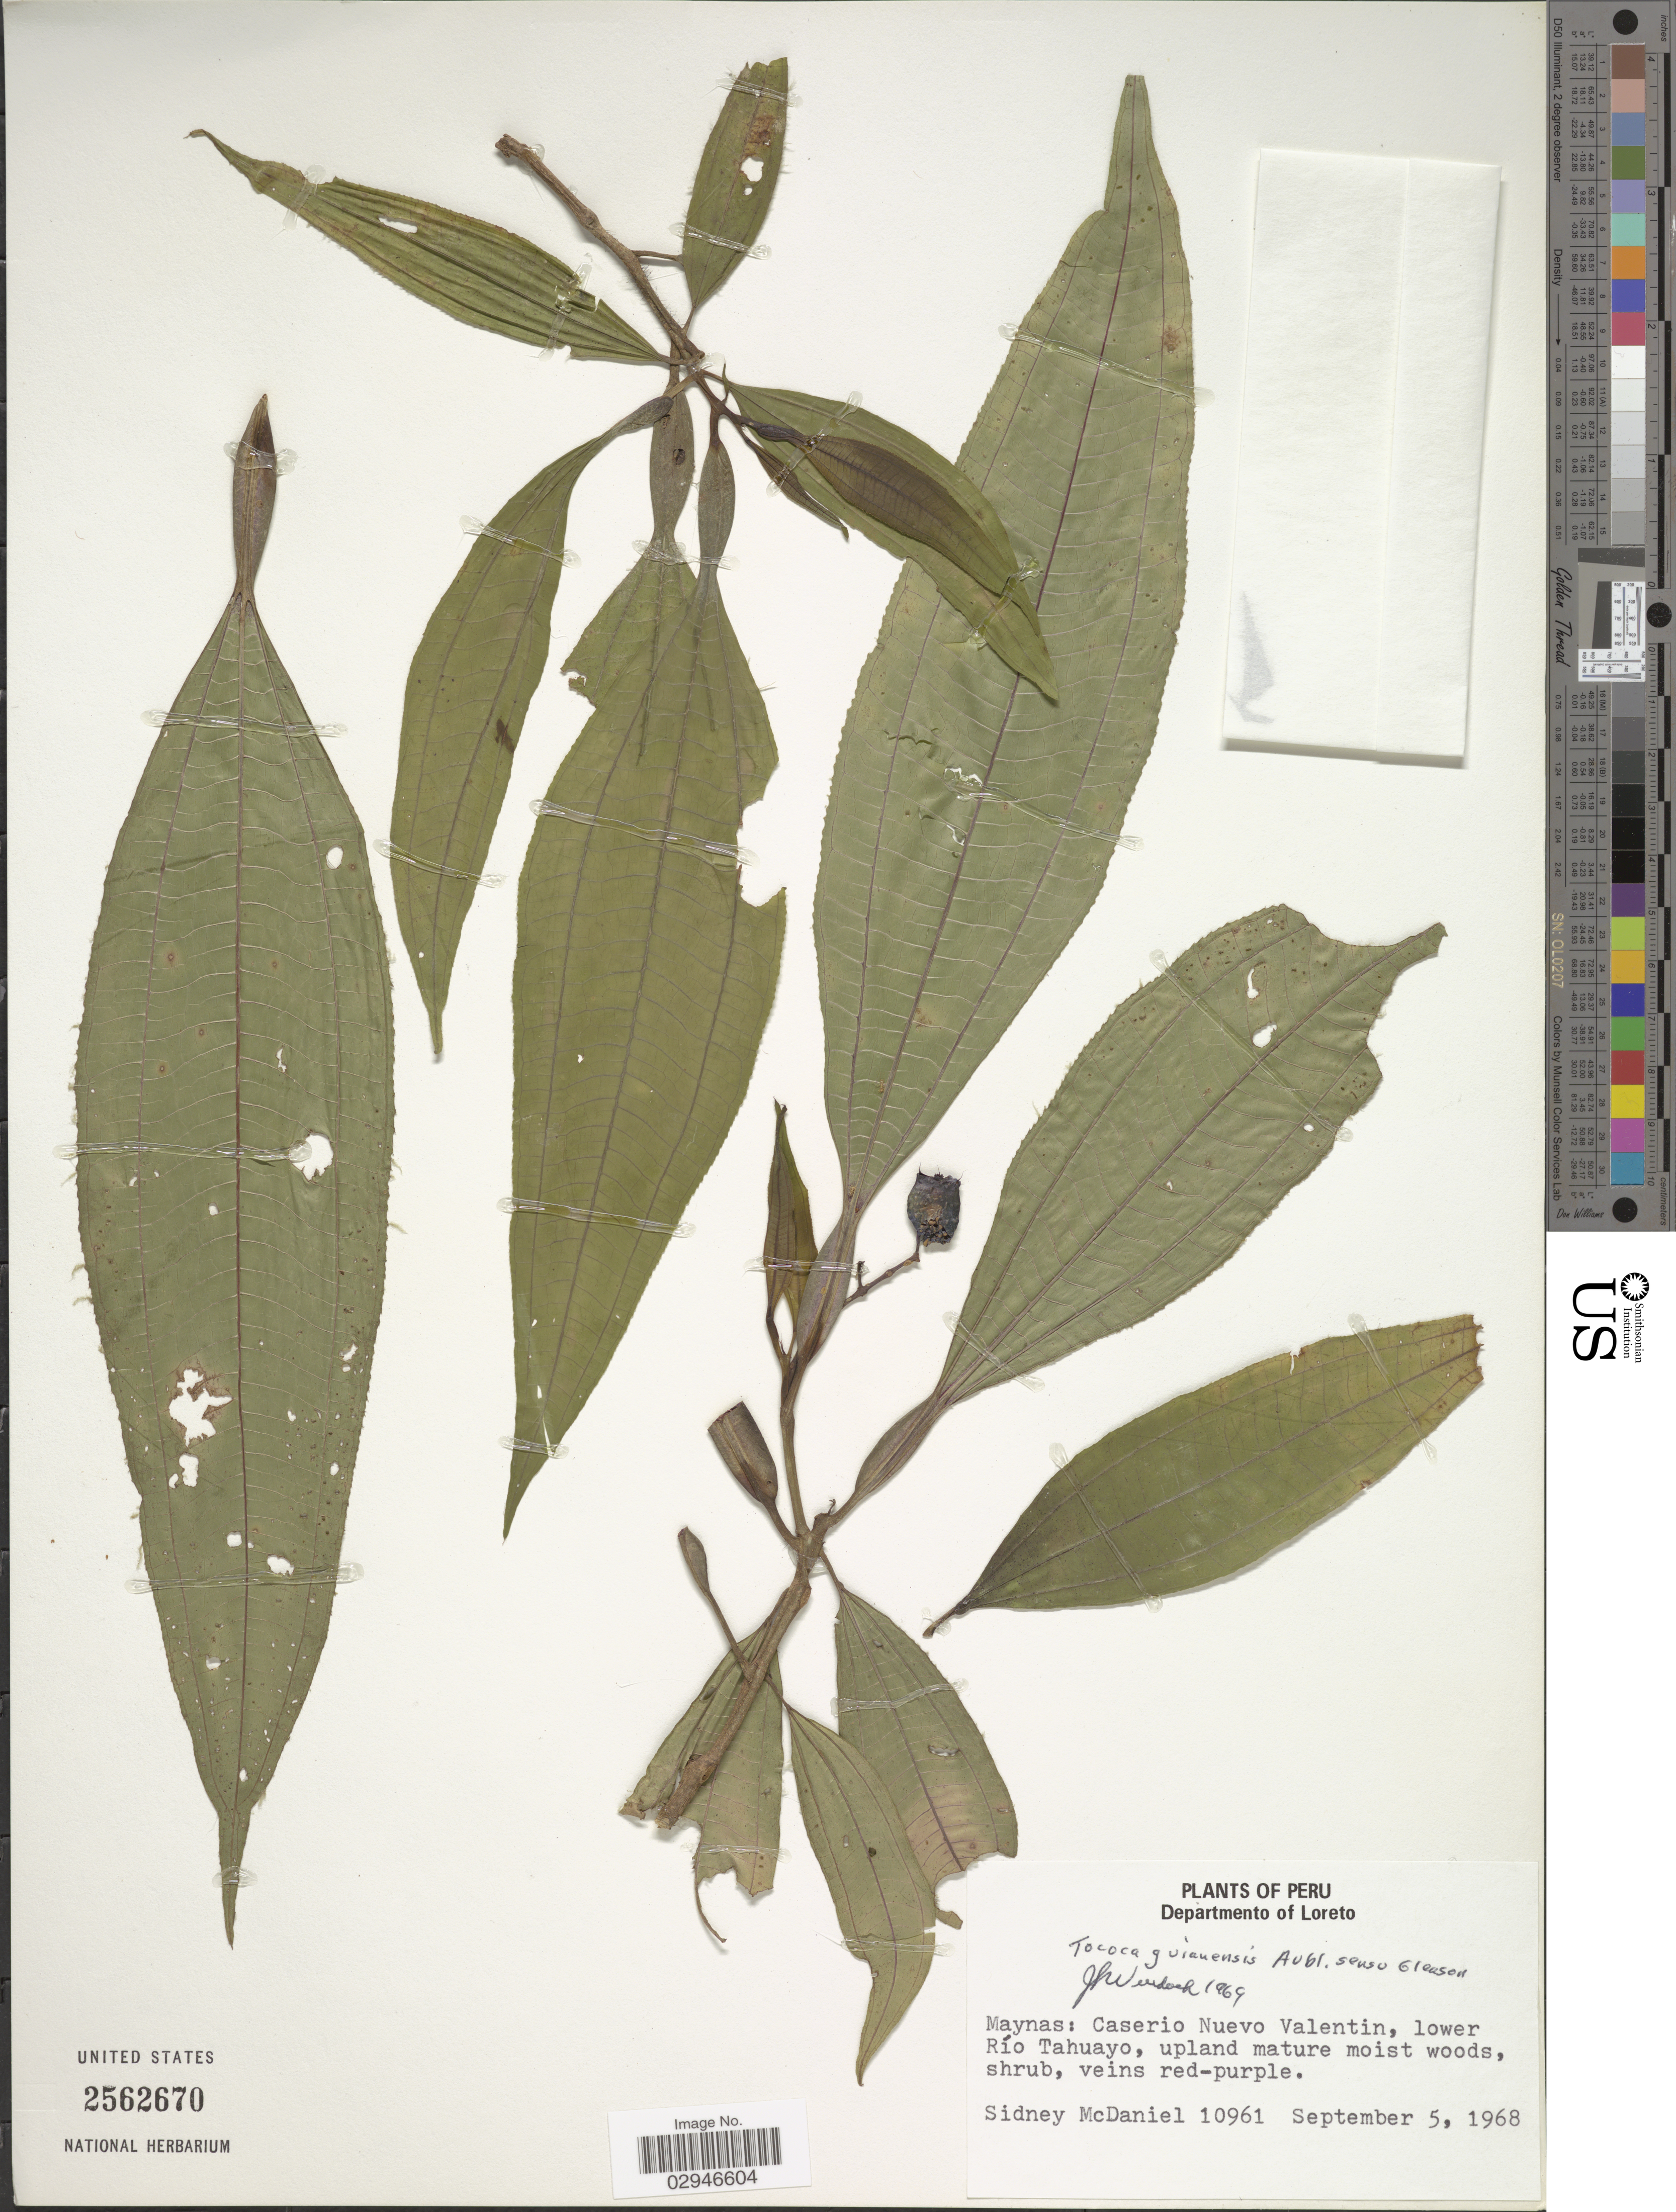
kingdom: Plantae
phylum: Tracheophyta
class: Magnoliopsida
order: Myrtales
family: Melastomataceae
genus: Tococa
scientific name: Tococa guianensis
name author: Aubl.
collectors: S. McDaniel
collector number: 10961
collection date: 1968-09-05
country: Peru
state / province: Loreto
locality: Maynas, Caserio Nuevo Valentin, lower Río Tahuayo.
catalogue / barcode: US 2562670